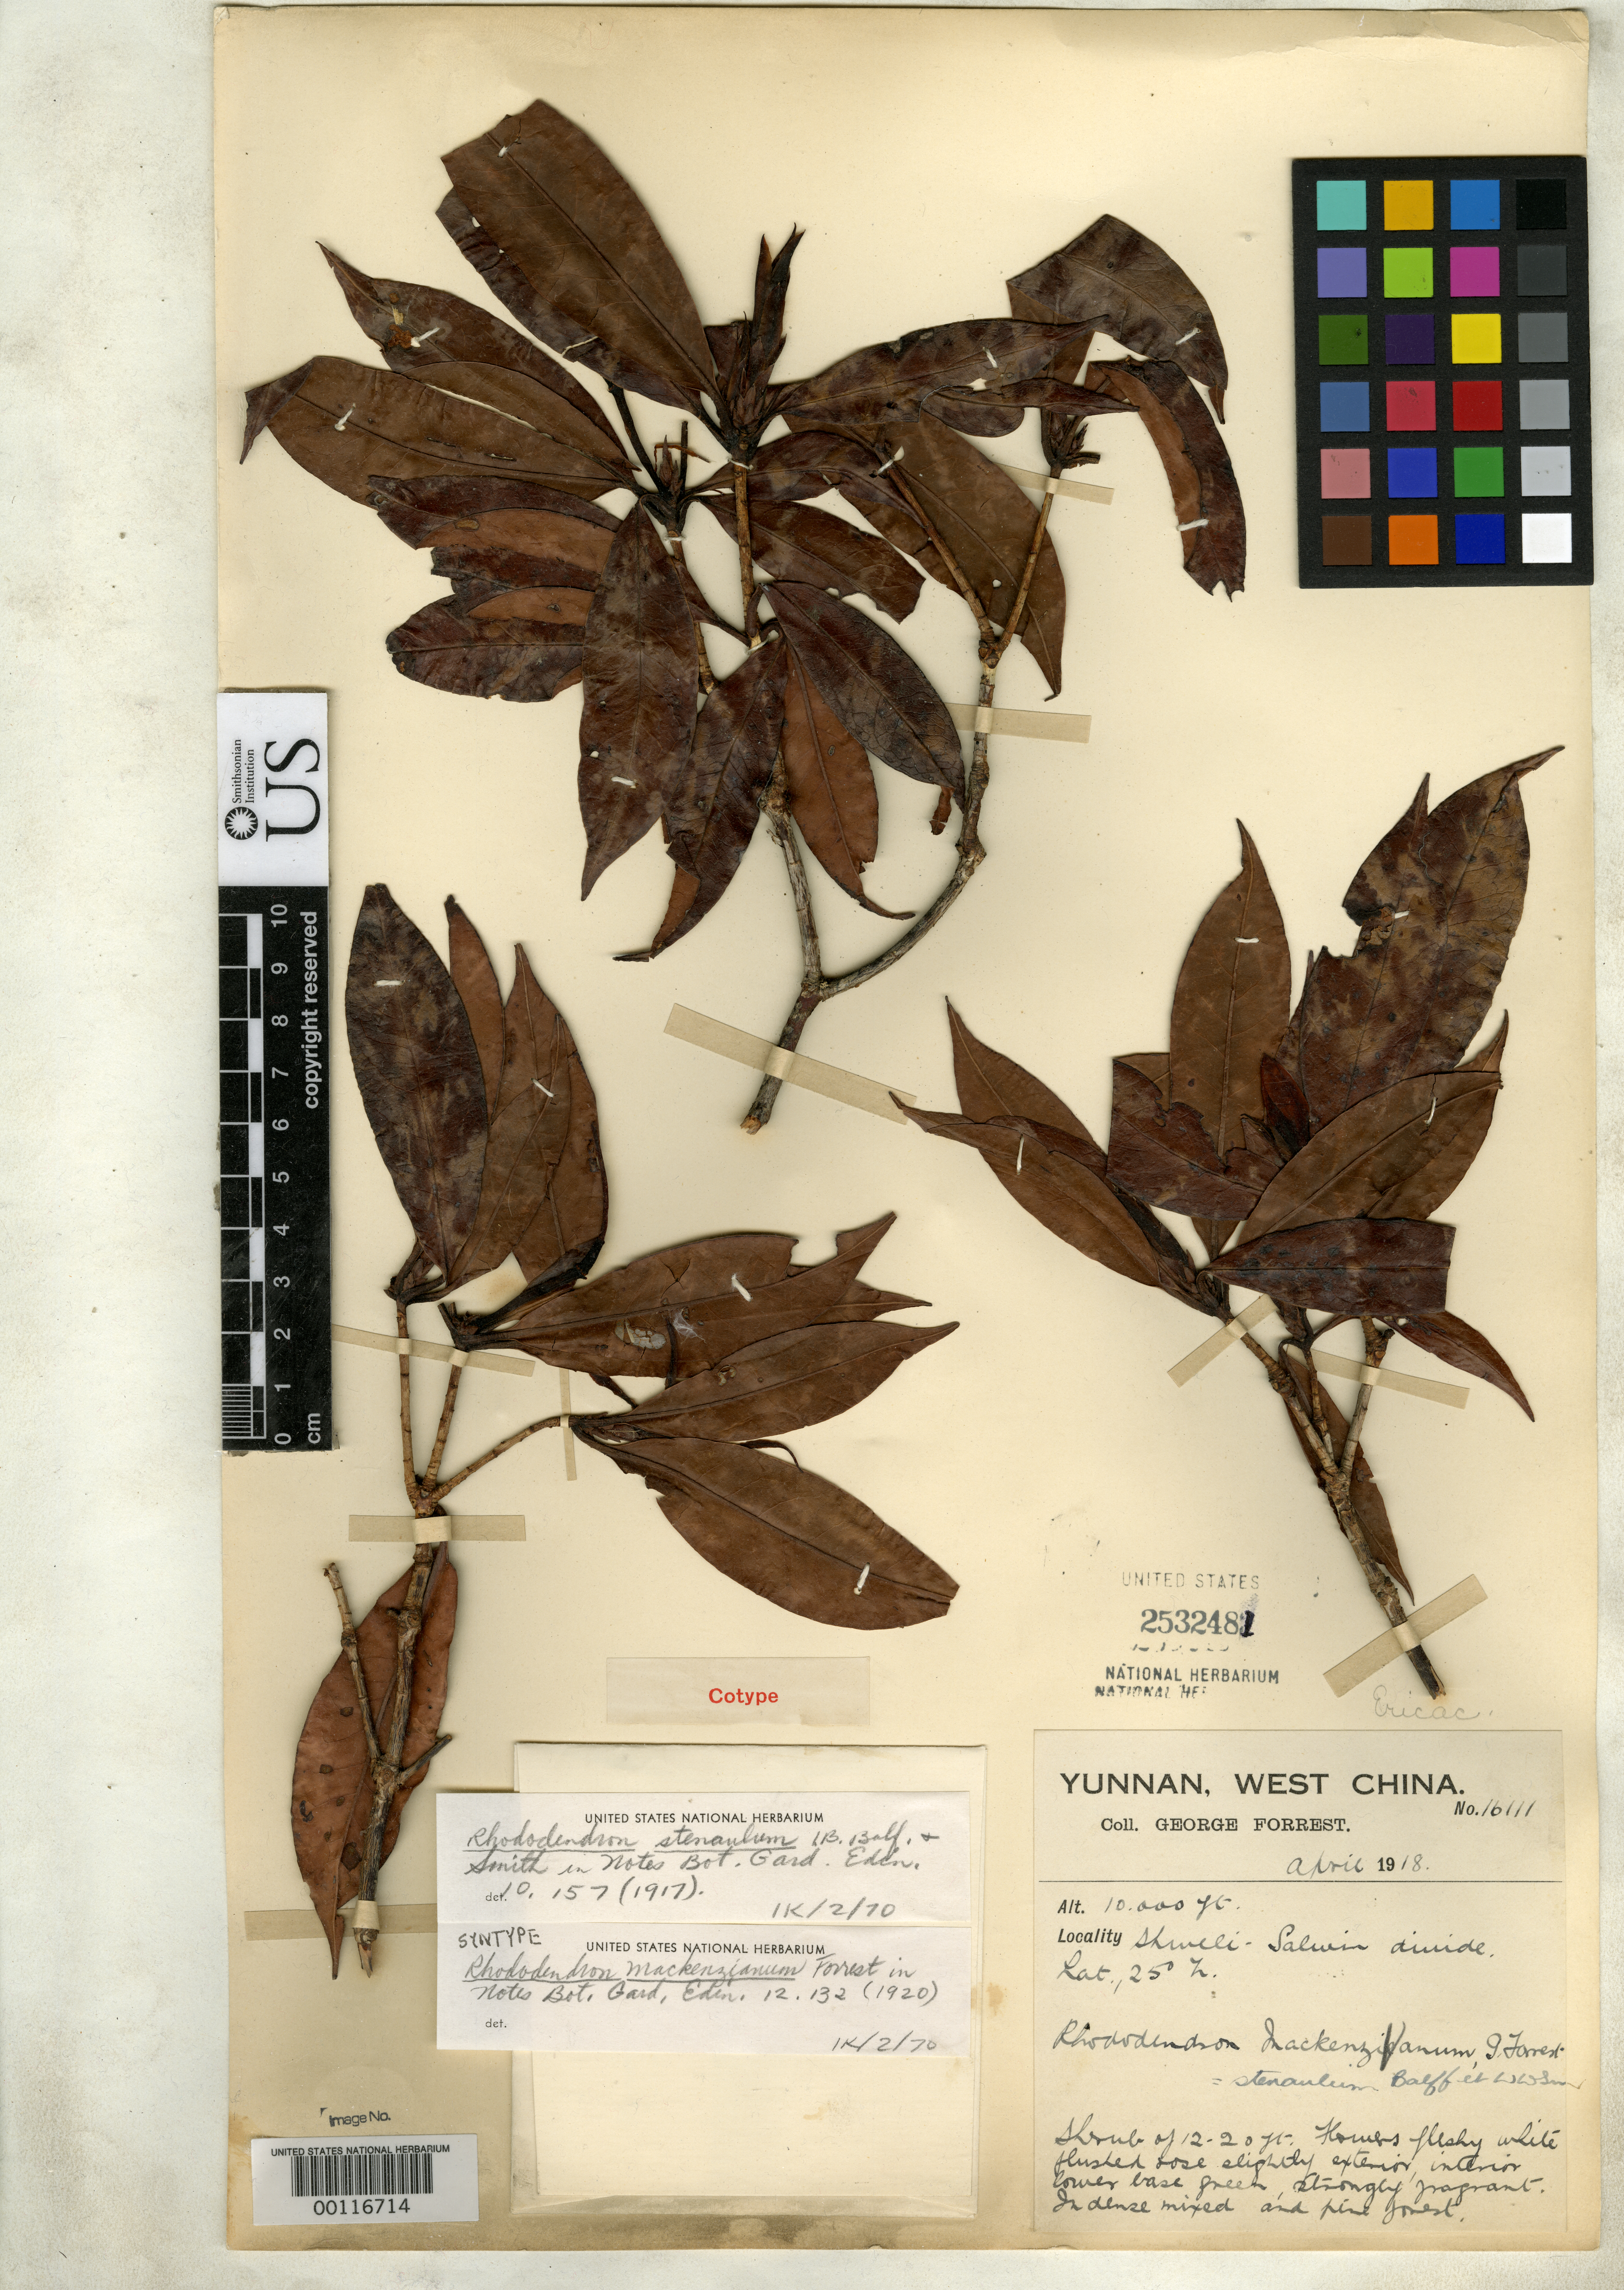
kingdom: Plantae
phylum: Tracheophyta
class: Magnoliopsida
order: Ericales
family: Ericaceae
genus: Rhododendron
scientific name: Rhododendron mackenzianum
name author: Forrest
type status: Syntype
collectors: G. Forrest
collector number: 16111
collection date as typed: Apr 1918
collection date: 1918-04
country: China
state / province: Yunnan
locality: Shweli-Salween Divide.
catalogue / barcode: US 2532481